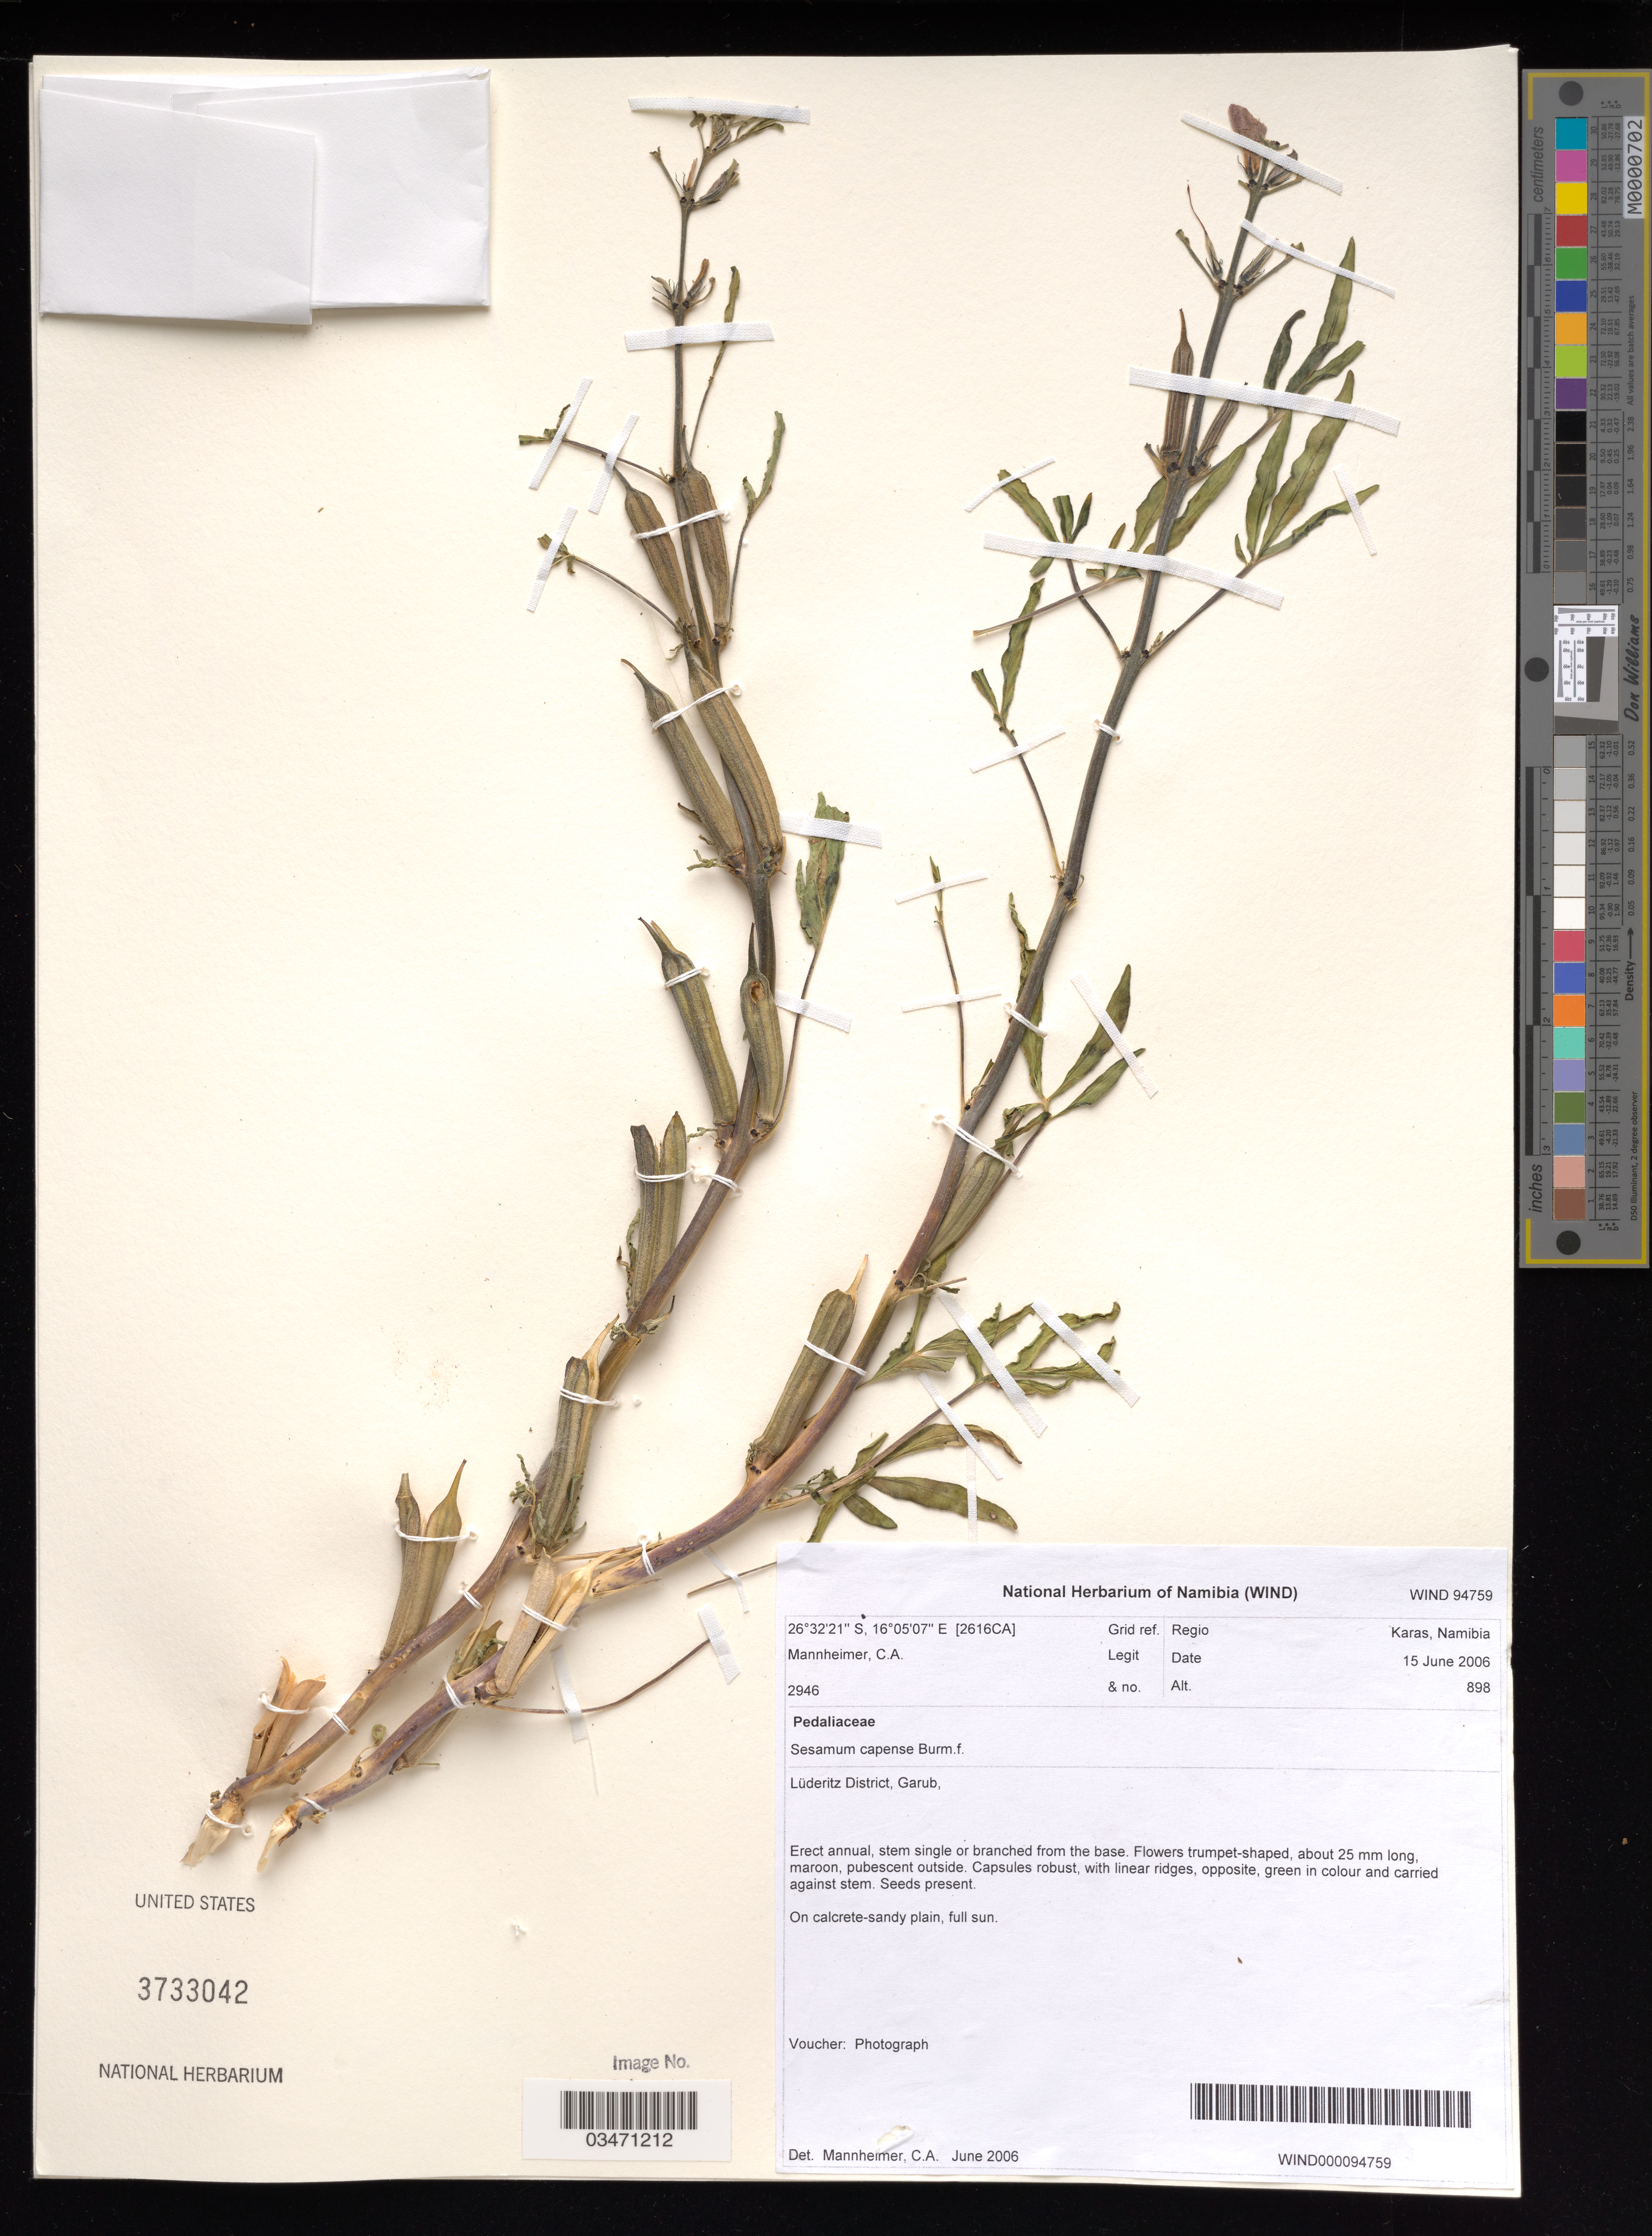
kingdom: Plantae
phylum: Tracheophyta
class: Magnoliopsida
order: Lamiales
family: Pedaliaceae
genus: Sesamum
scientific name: Sesamum capense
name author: Burm. f.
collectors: C. A. Mannheimer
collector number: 2946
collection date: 2006-06-15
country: Namibia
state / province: Karas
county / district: Luderitz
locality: Garub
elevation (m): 898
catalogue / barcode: US 3733042